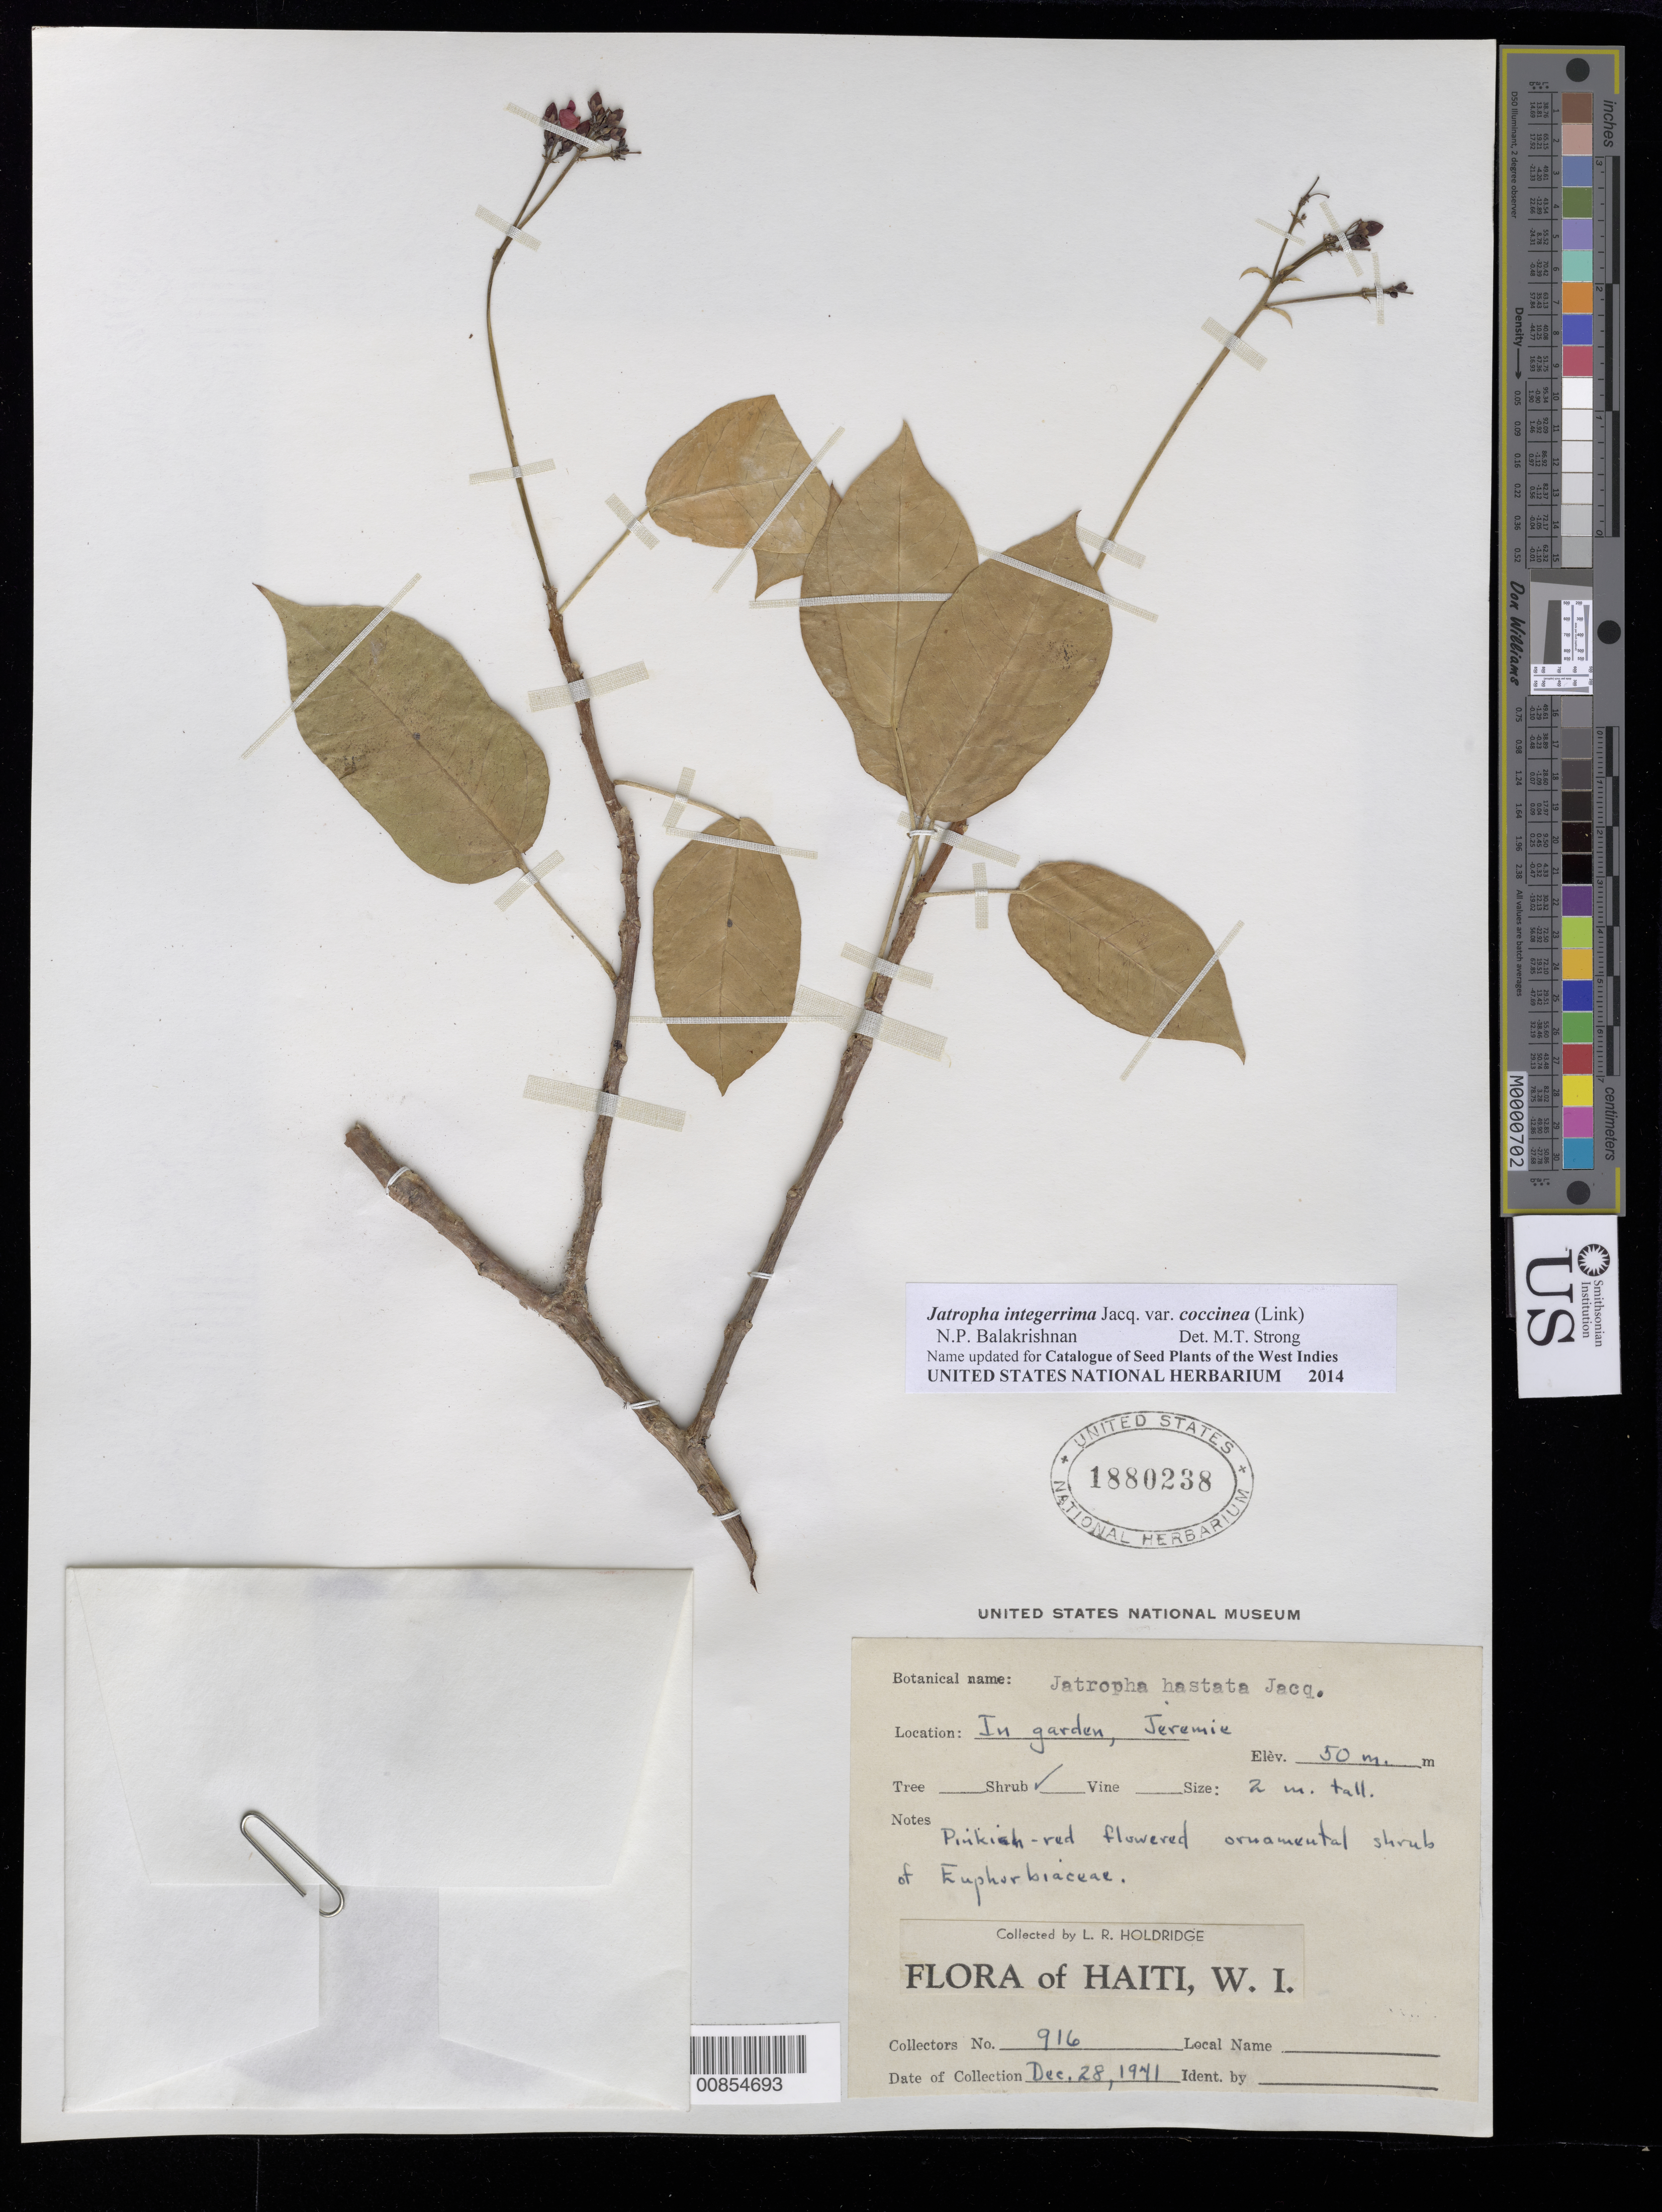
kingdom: Plantae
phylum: Tracheophyta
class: Magnoliopsida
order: Malpighiales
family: Euphorbiaceae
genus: Jatropha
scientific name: Jatropha integerrima var. coccinea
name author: (Link) N. P. Balakr.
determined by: Strong, M. T., (US), Smithsonian Institution - National Museum of Natural History (UNITED STATES)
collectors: L. Holdridge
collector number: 916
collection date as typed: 28 Dec 1941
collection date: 1941-12-28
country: Haiti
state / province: Grand'Anse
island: Hispaniola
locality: Jérémie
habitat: In garden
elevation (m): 50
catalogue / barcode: US 1880238